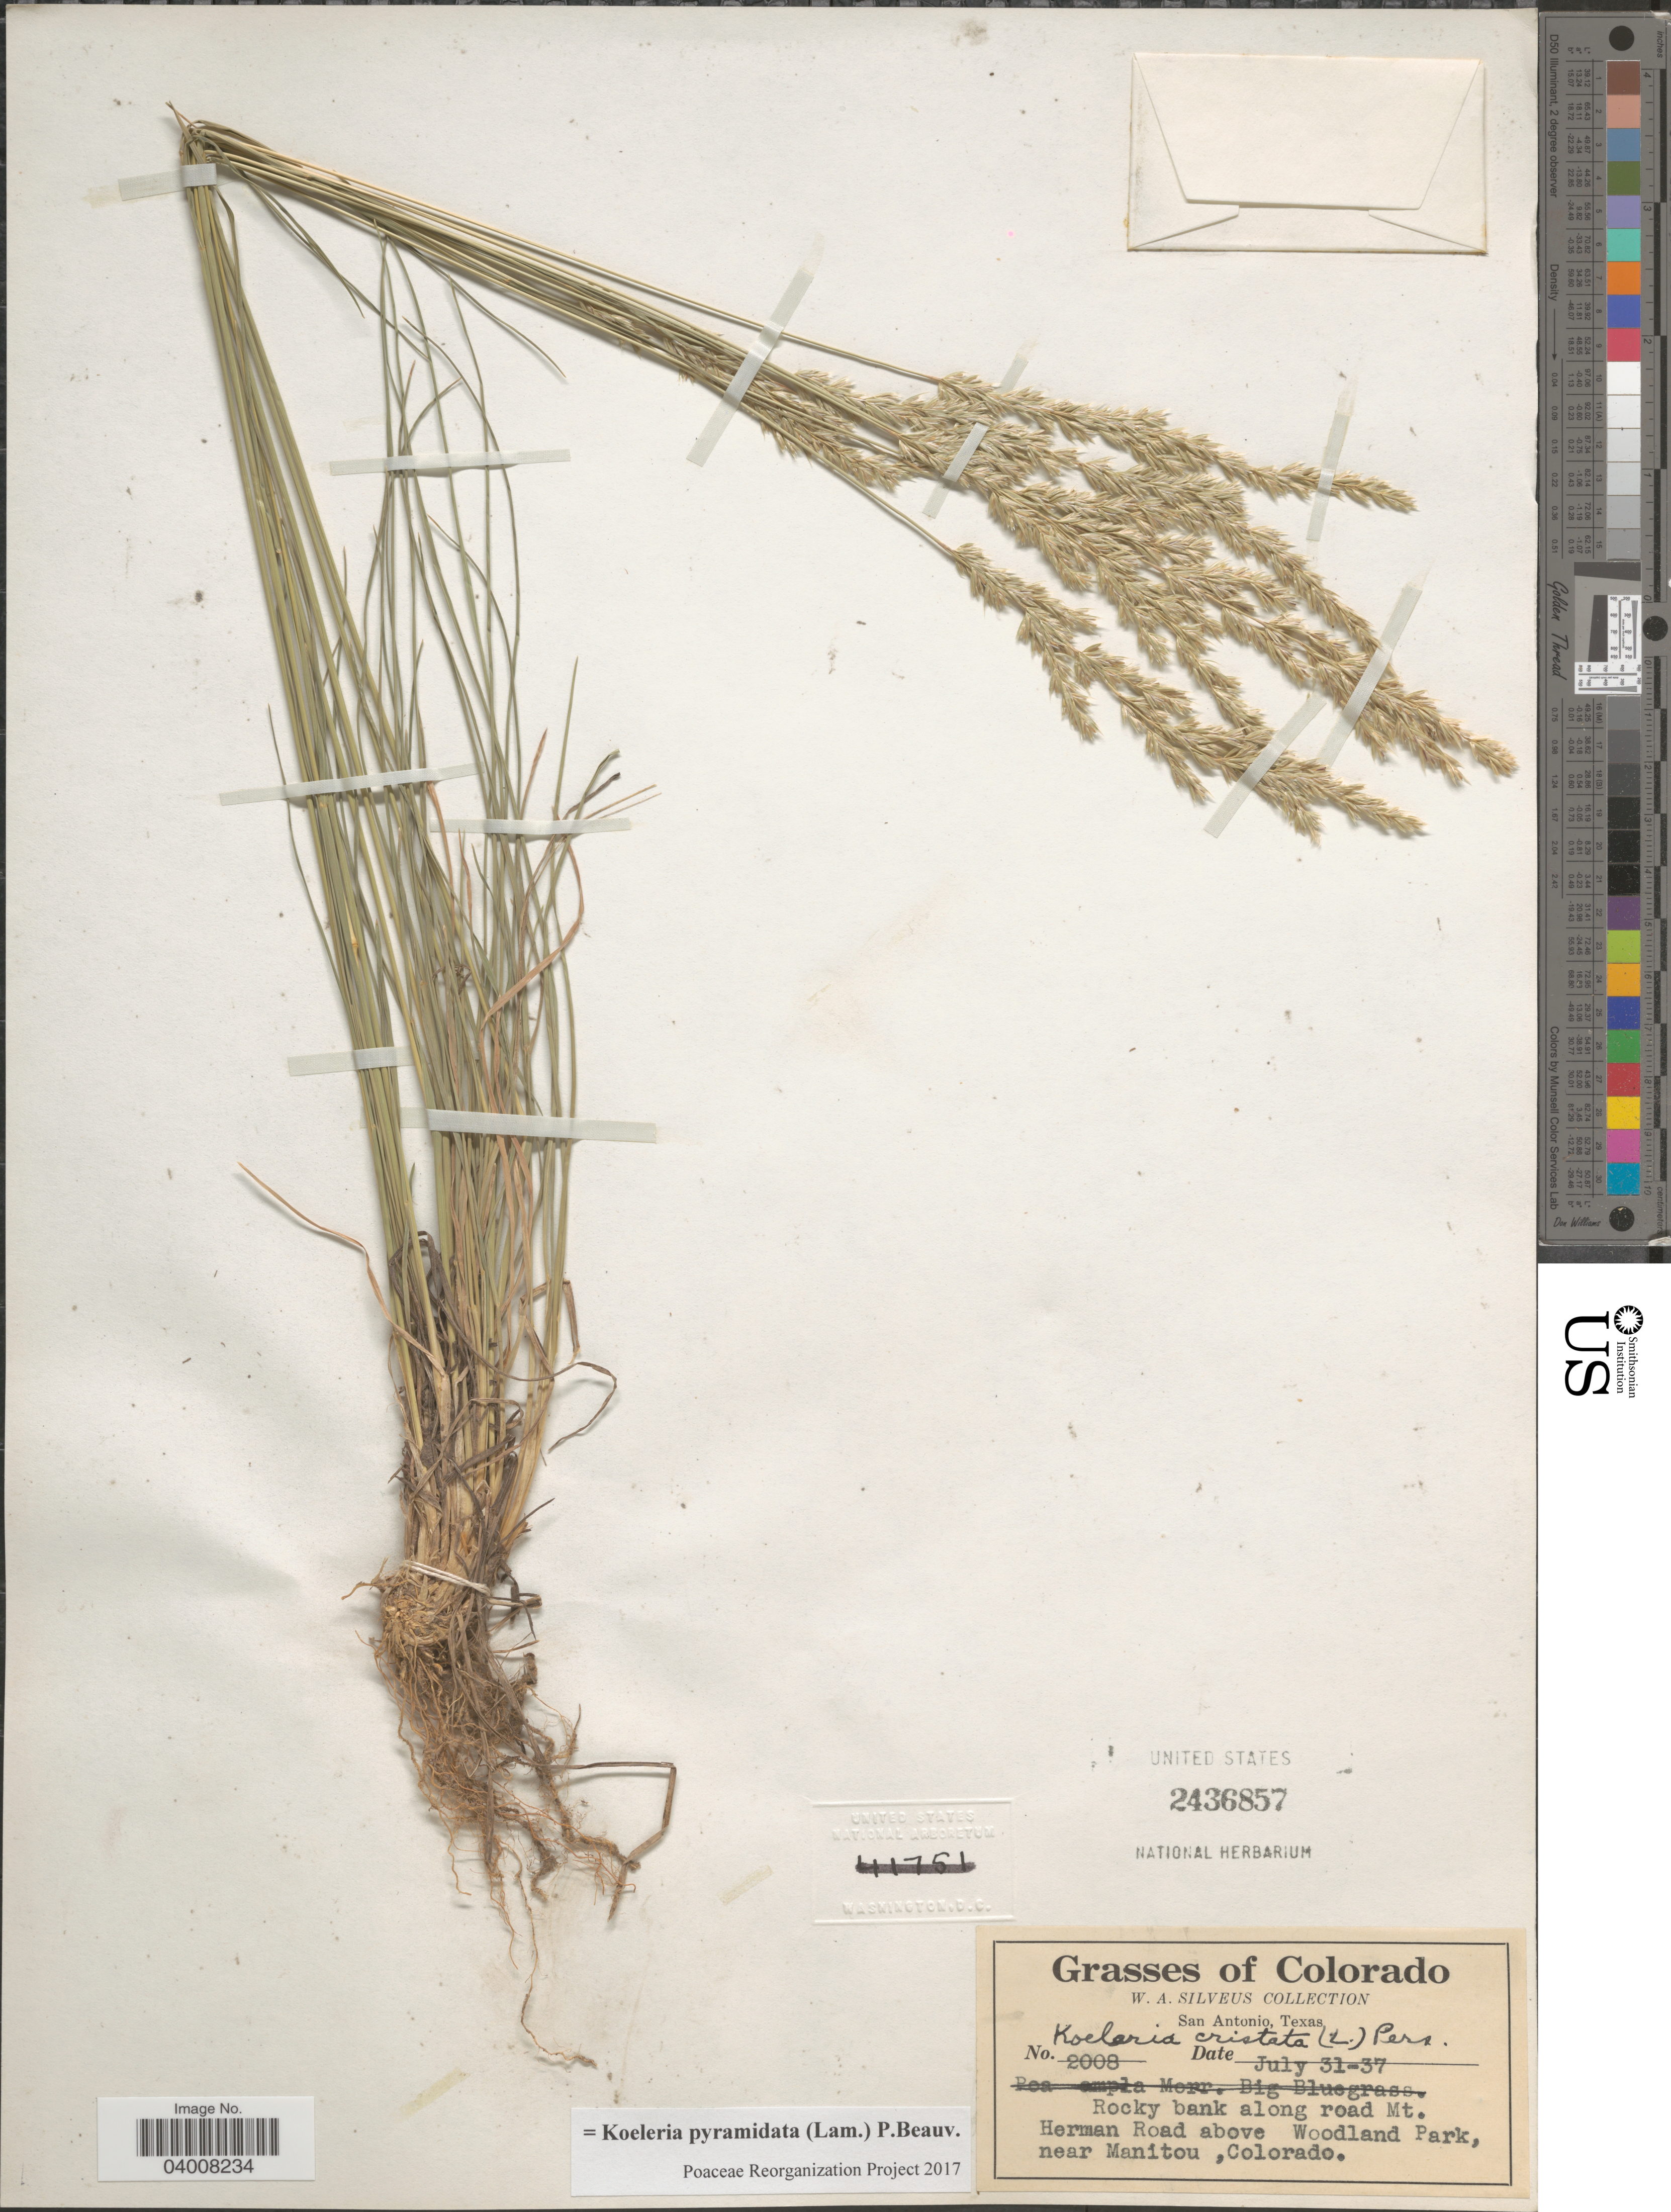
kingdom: Plantae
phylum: Tracheophyta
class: Liliopsida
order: Poales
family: Poaceae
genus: Koeleria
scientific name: Koeleria pyramidata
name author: (Lam.) P. Beauv.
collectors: W. Silveus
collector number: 2008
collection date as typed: Transcribed d/m/y: 31/7/37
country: United States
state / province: Colorado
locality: Rocky bank along road Mt. Herman Road above Woodland Park, near Manitou.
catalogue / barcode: US 2436857